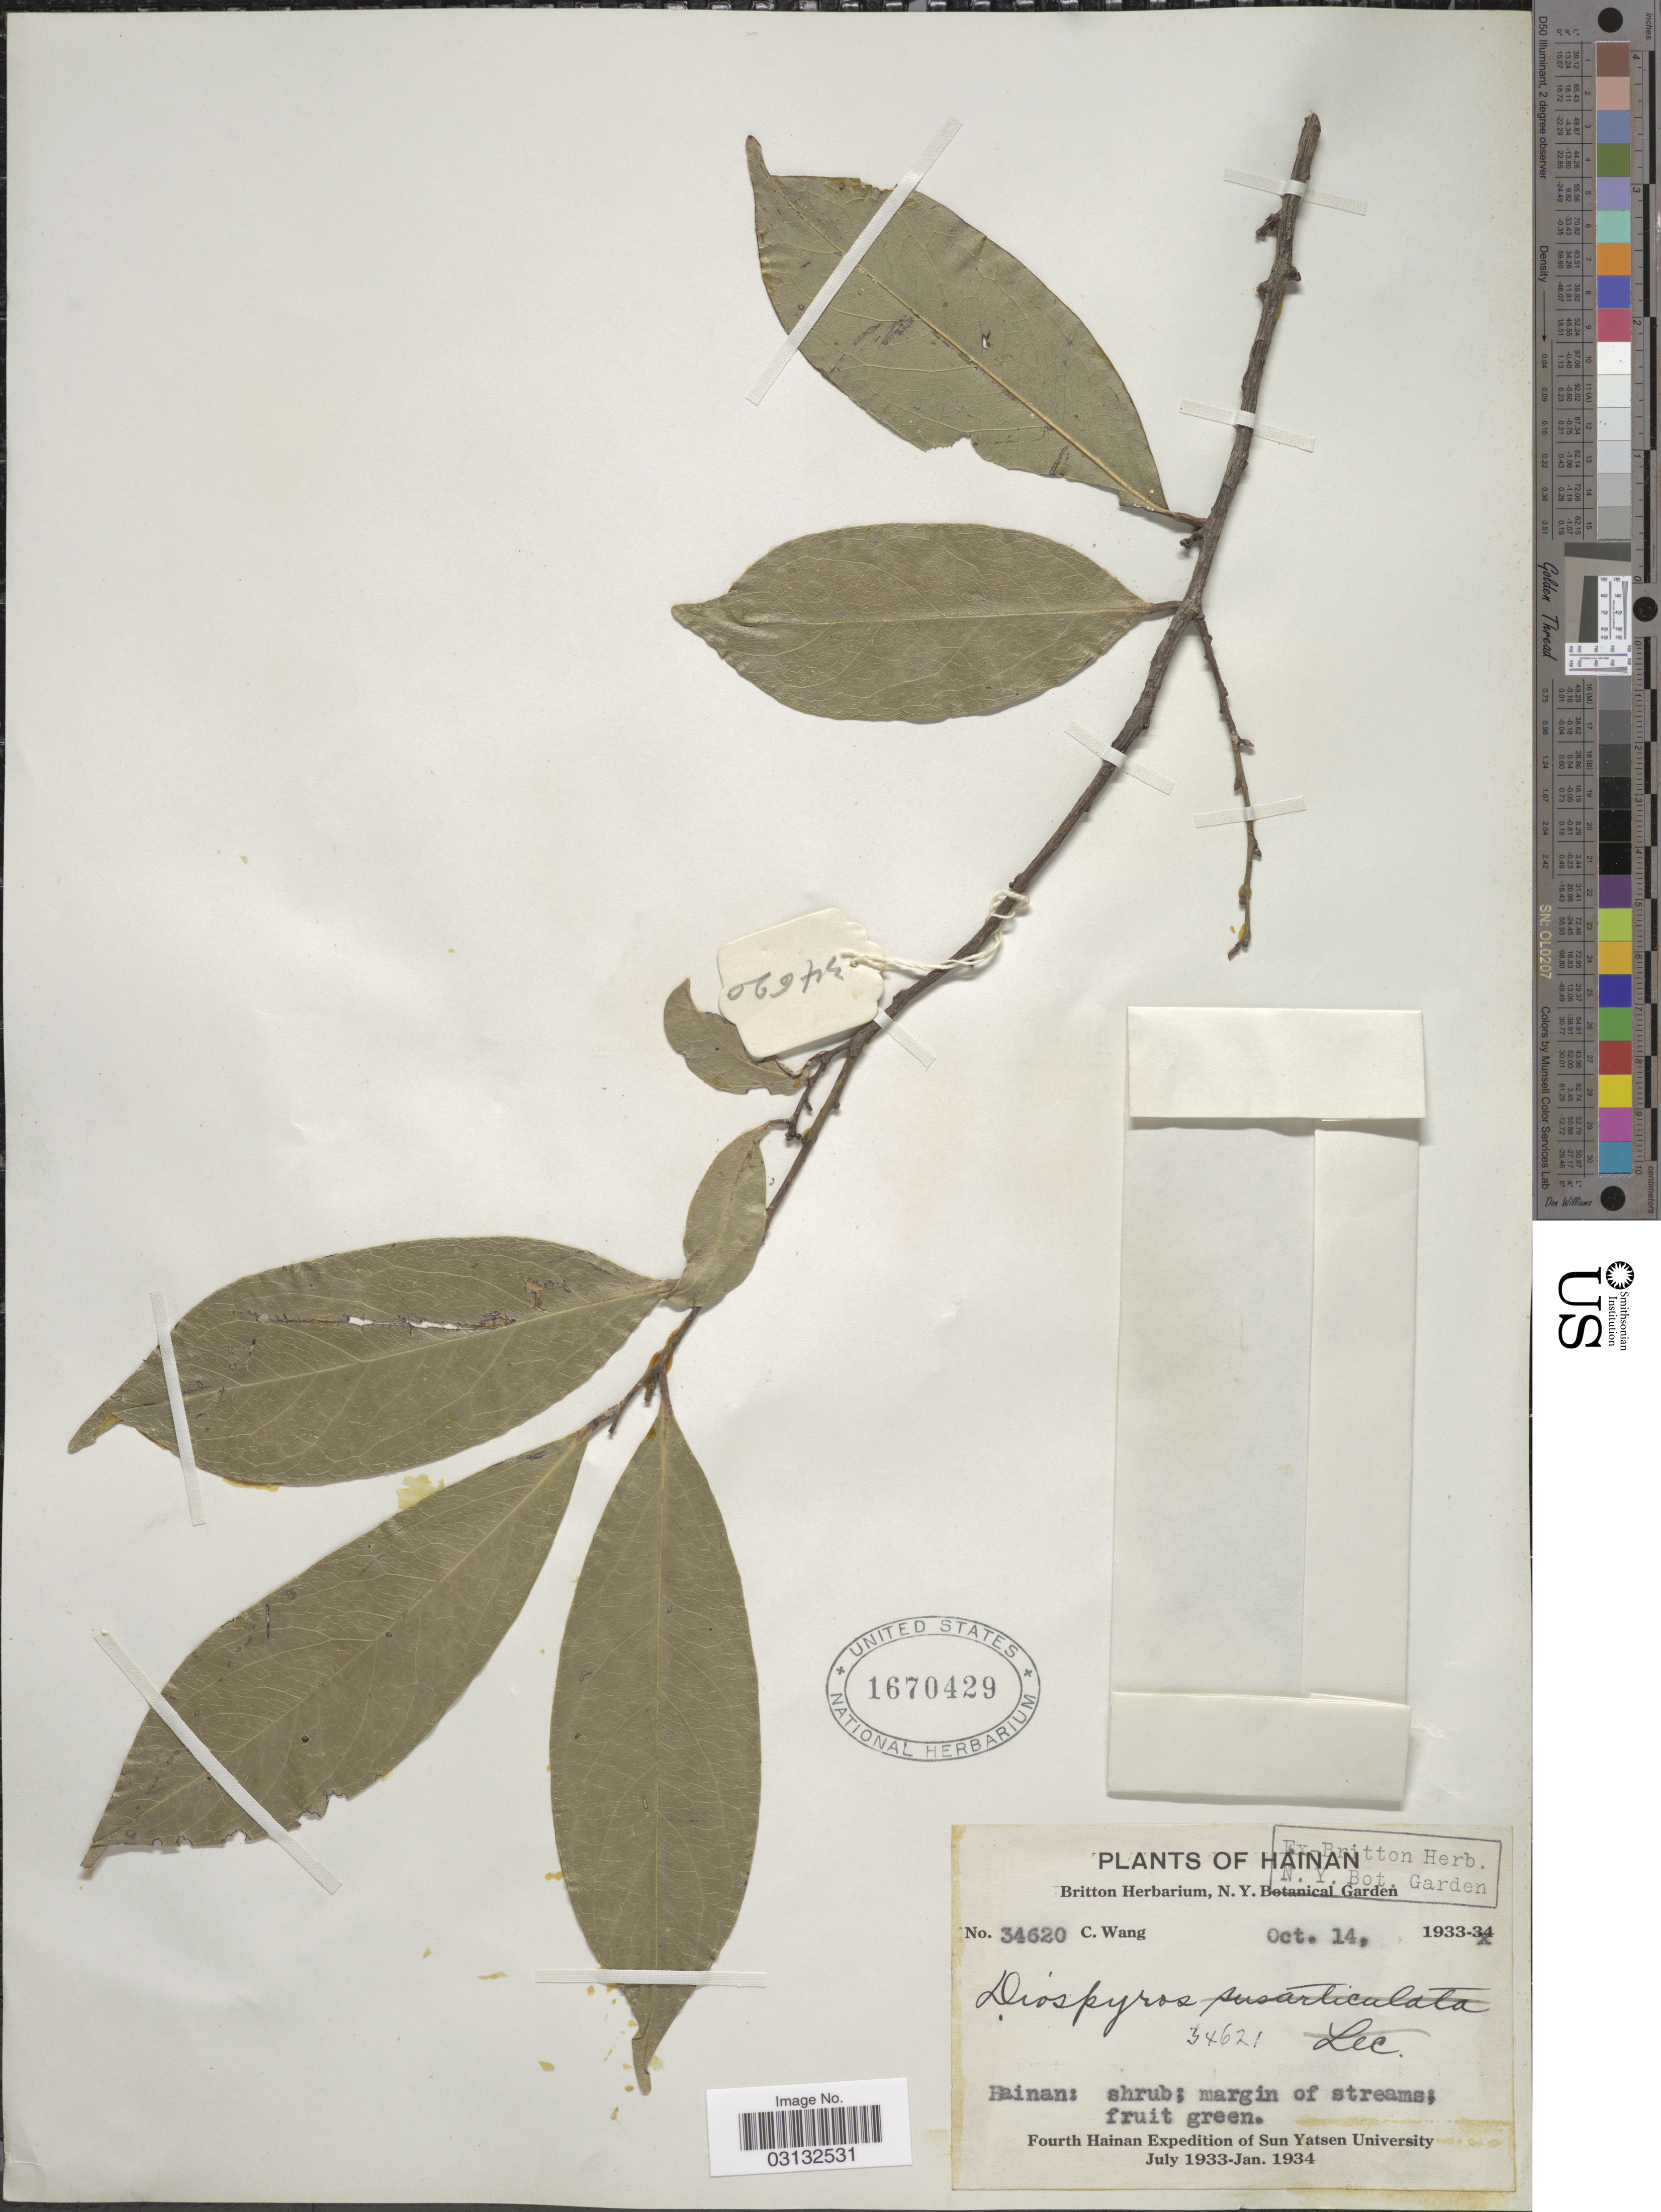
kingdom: Plantae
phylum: Tracheophyta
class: Magnoliopsida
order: Ericales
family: Ebenaceae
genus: Diospyros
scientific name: Diospyros sp.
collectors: C. Wang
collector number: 34620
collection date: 1933-10-14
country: China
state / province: Hainan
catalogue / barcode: US 1670429